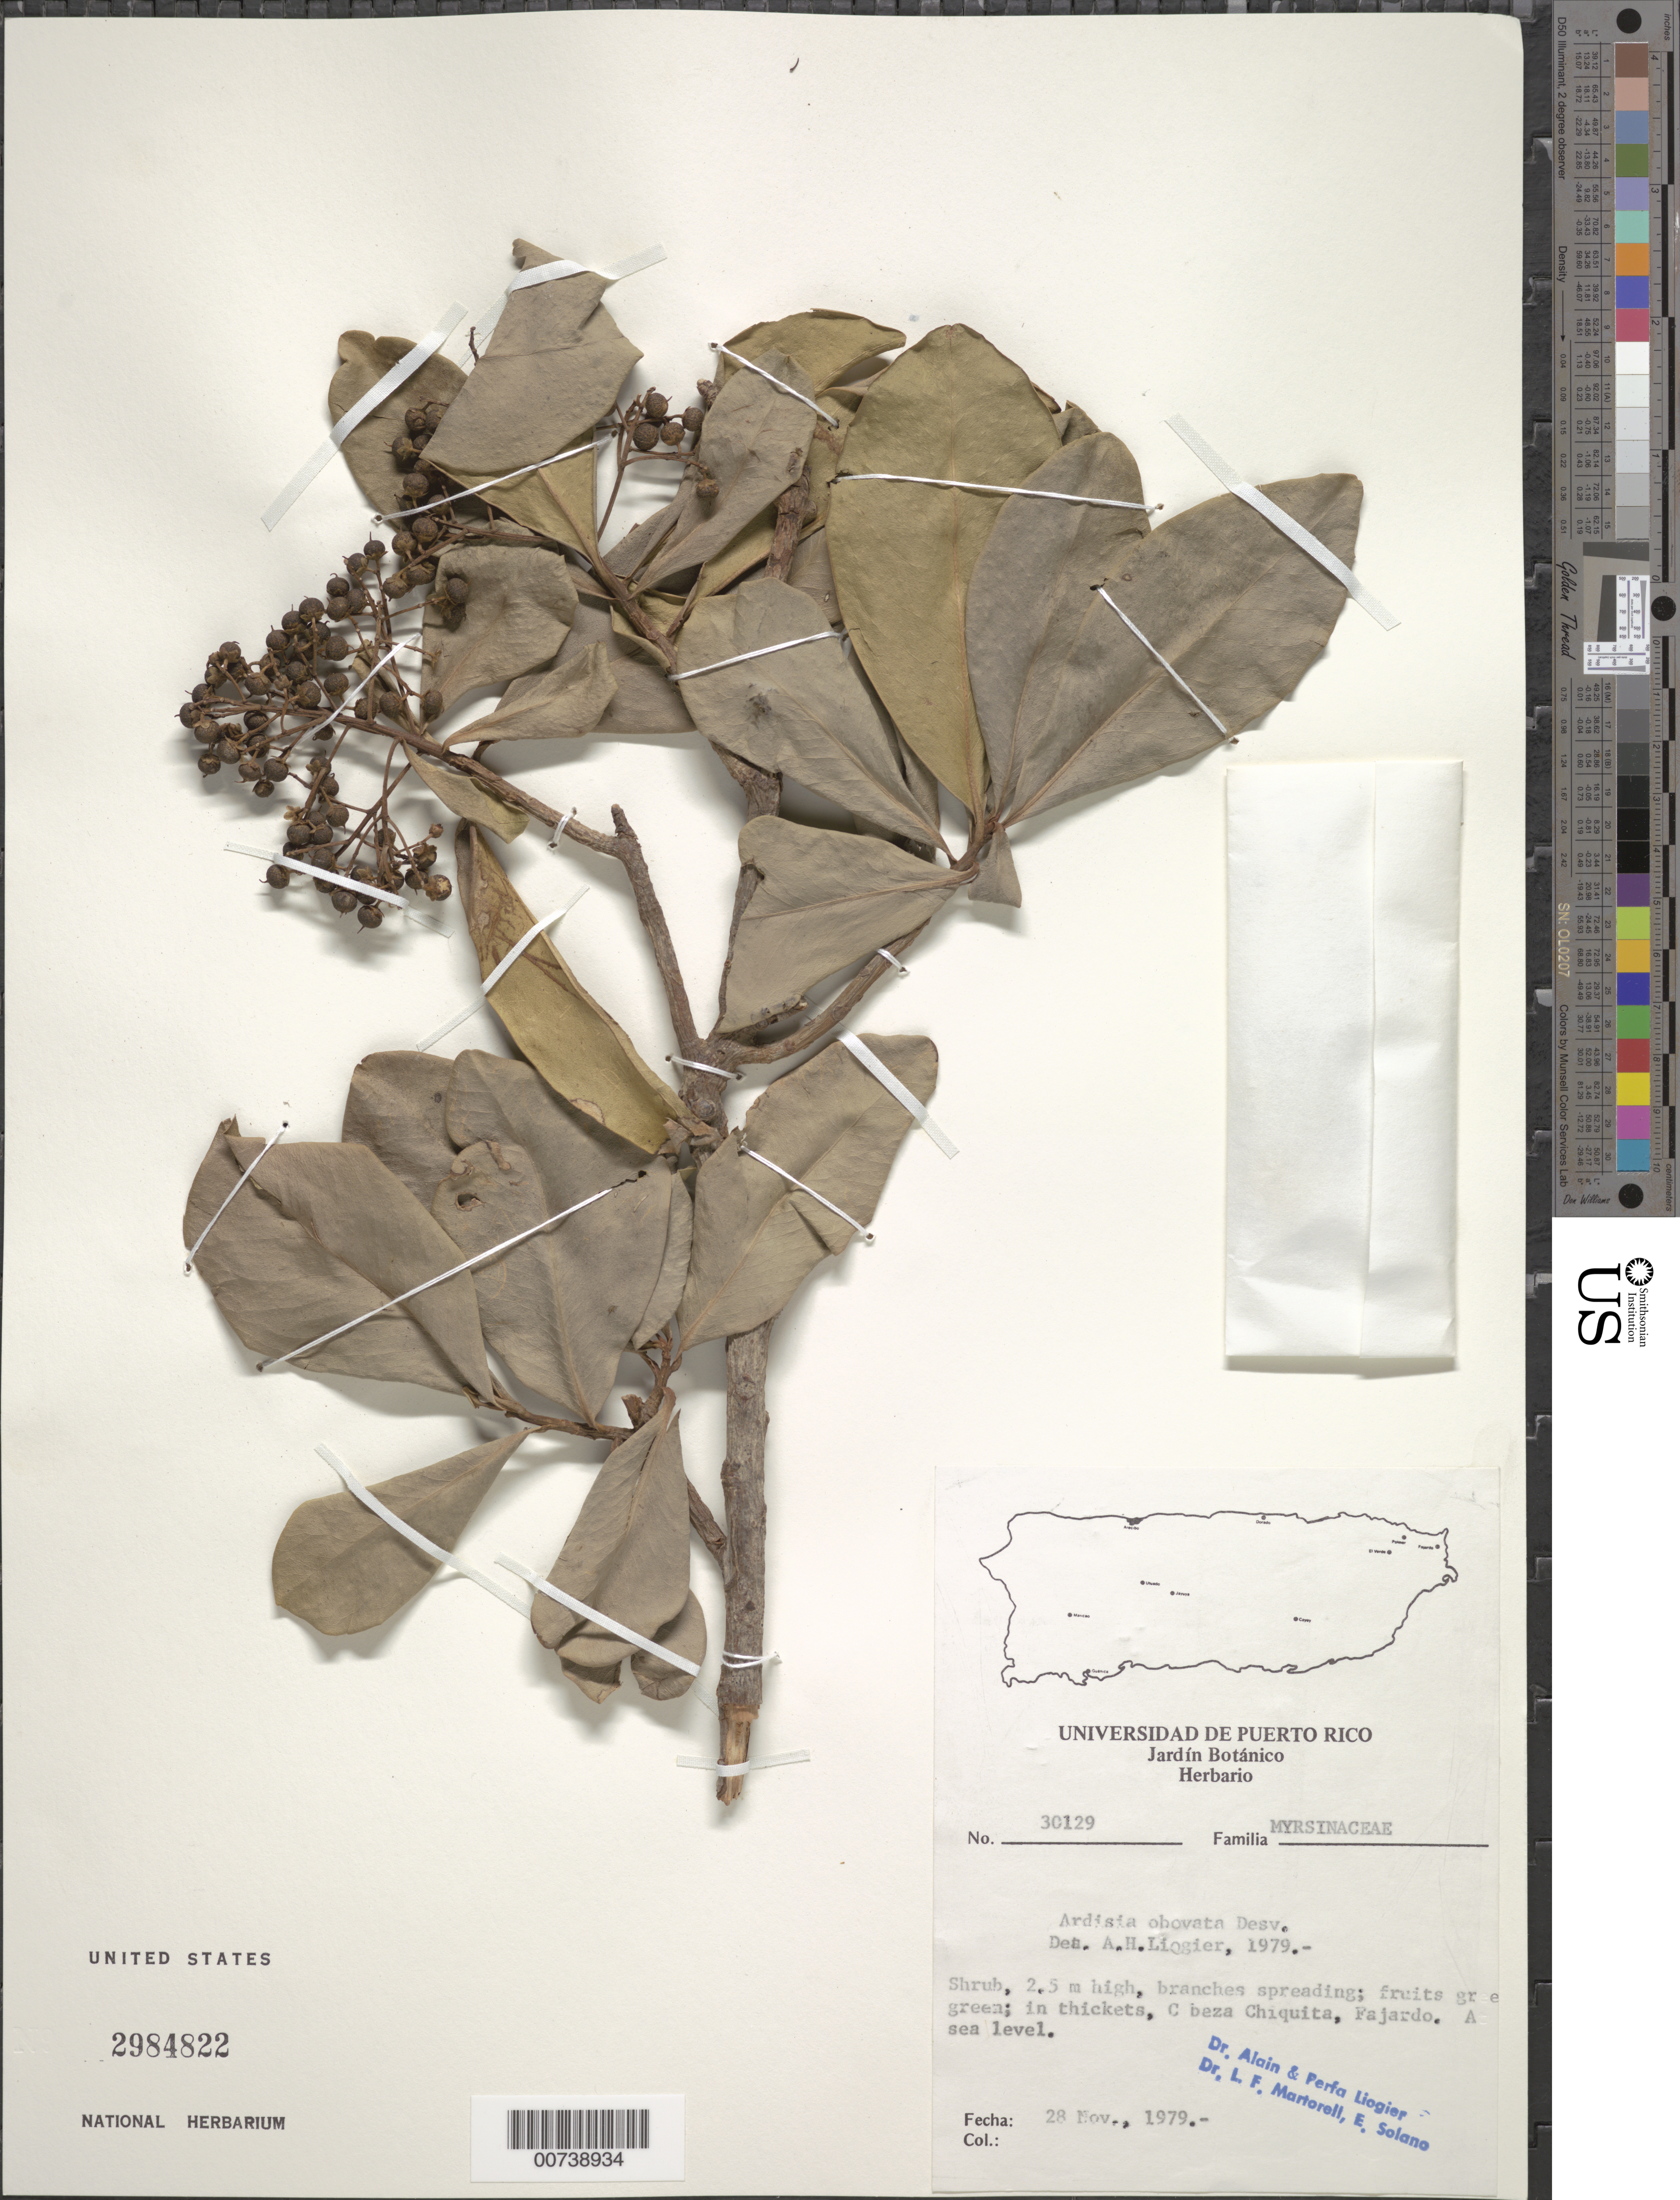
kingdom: Plantae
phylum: Tracheophyta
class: Magnoliopsida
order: Ericales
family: Primulaceae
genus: Ardisia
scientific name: Ardisia obovata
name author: Desv. ex Ham.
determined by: Liogier, Alain H.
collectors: A. H. Liogier, M. P. Liogier, L. Martorell & E. Solano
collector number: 30129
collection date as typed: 28 Nov 1979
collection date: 1979-11-28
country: Puerto Rico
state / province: Fajardo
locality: Cabeza Chiquita, Fajardo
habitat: In thickets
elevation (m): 0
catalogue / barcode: US 2984822